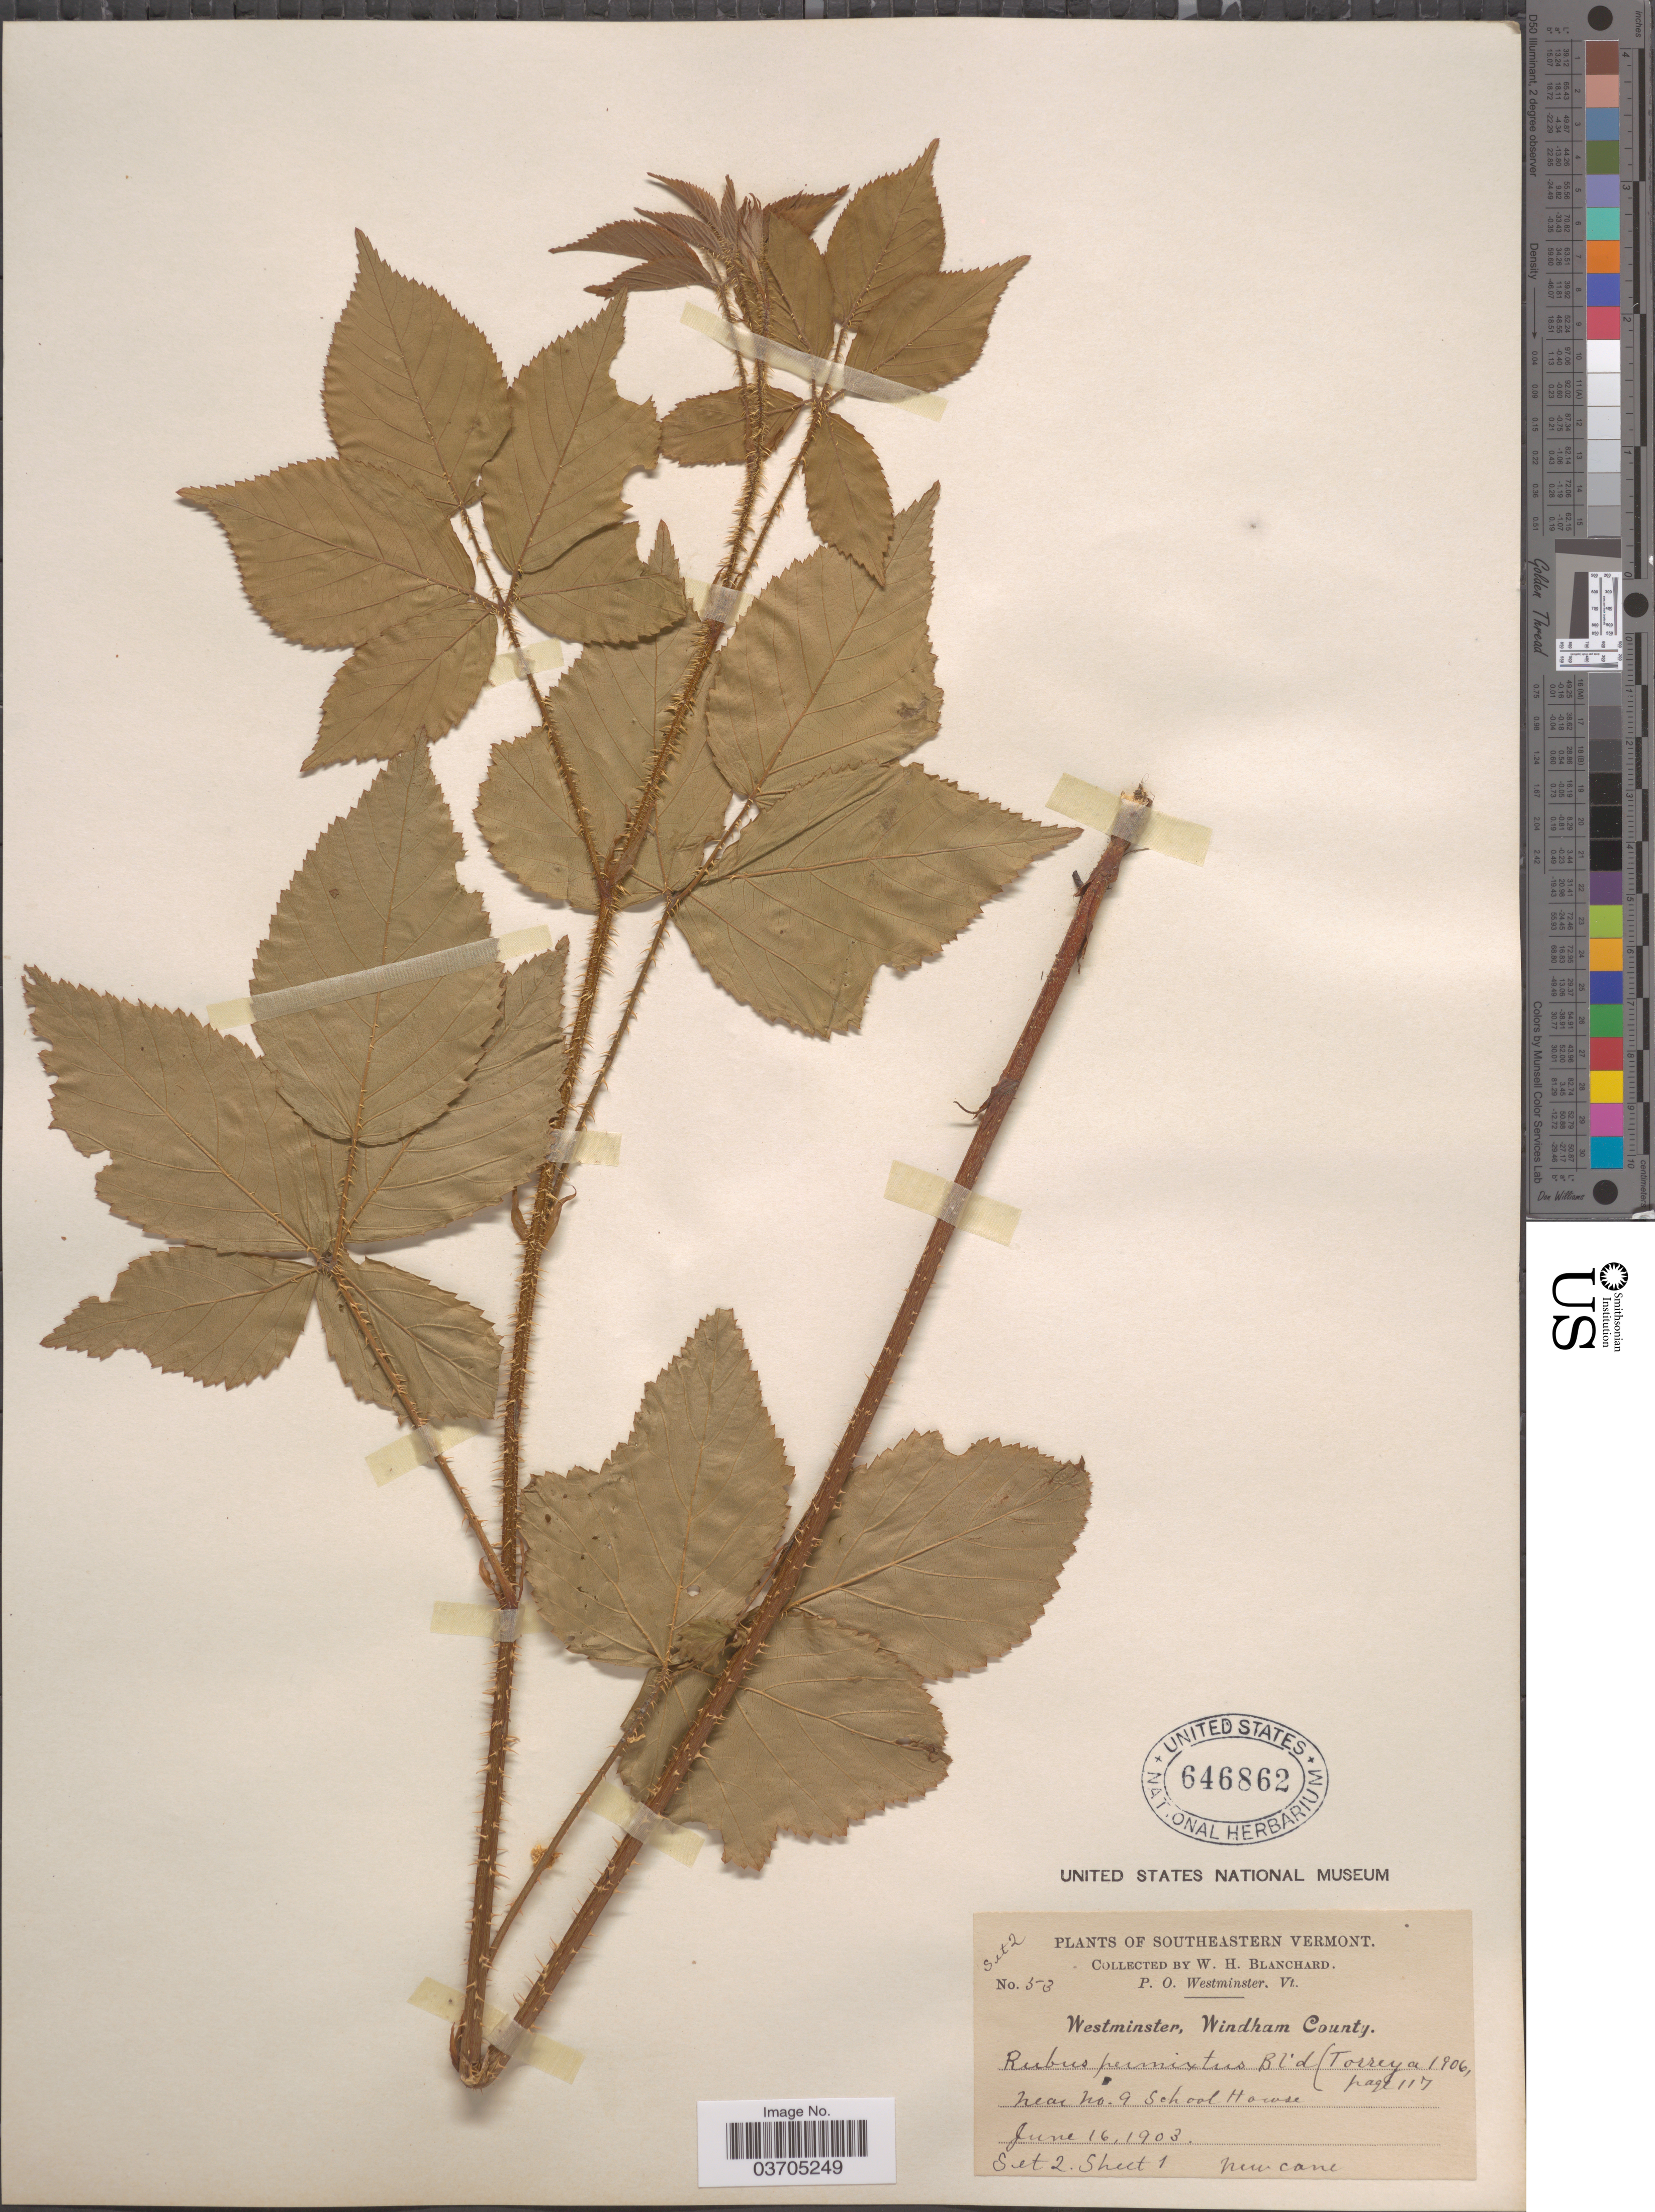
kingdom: Plantae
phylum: Tracheophyta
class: Magnoliopsida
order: Rosales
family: Rosaceae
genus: Rubus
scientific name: Rubus permixtus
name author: Blanch.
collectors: W. H. Blanchard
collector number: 53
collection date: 1903-06-16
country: United States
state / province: Vermont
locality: Southeastern Vermont. Westminster, Windham County. Near no. 9 School House.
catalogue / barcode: US 646862